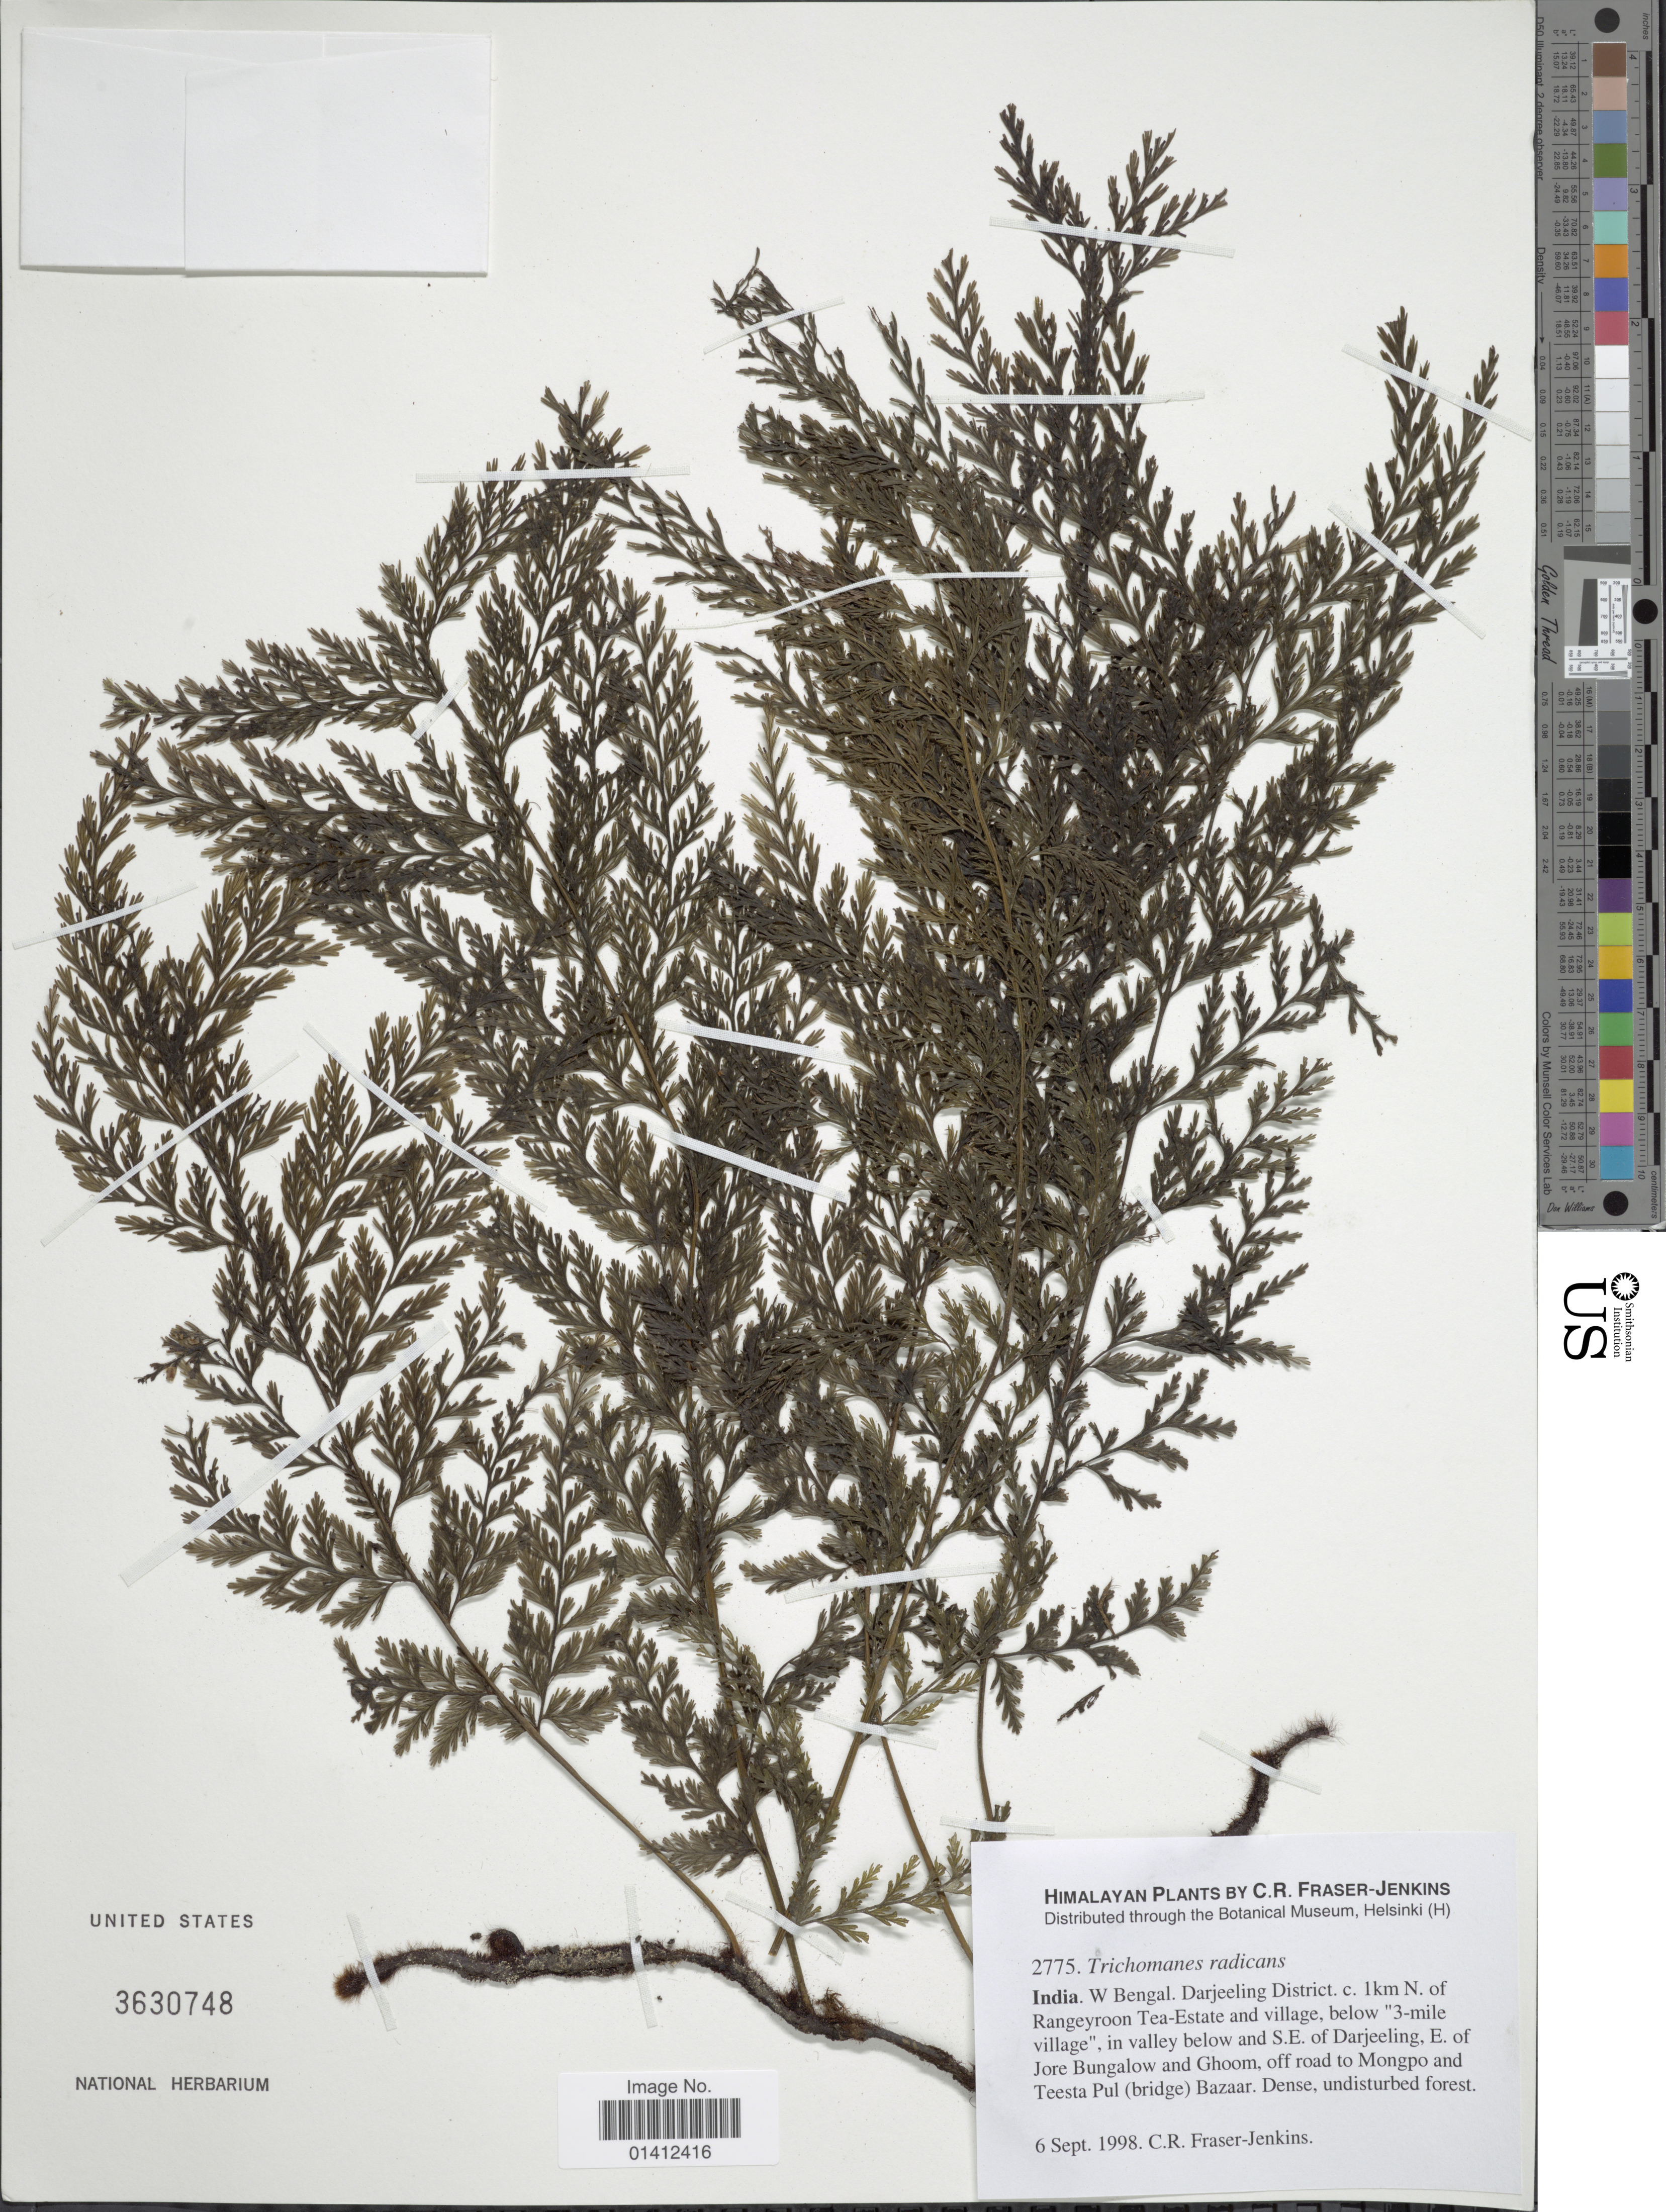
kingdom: Plantae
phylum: Tracheophyta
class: Polypodiopsida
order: Hymenophyllales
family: Hymenophyllaceae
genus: Vandenboschia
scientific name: Vandenboschia radicans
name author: (Sw.) Copel.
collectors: C. R. Fraser-Jenkins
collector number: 2775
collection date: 1998-09-06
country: India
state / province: West Bengal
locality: Darjeeling District. c 1km N of Rangeyroon Tea-Estate and village, below '3-,ile vilage', in valley below and S.E. of Darjeeling, E of Jore Bungalow and Ghoom, off road to Mongpo and Teeste Pul (bridge) Bazaar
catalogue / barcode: US 3630748